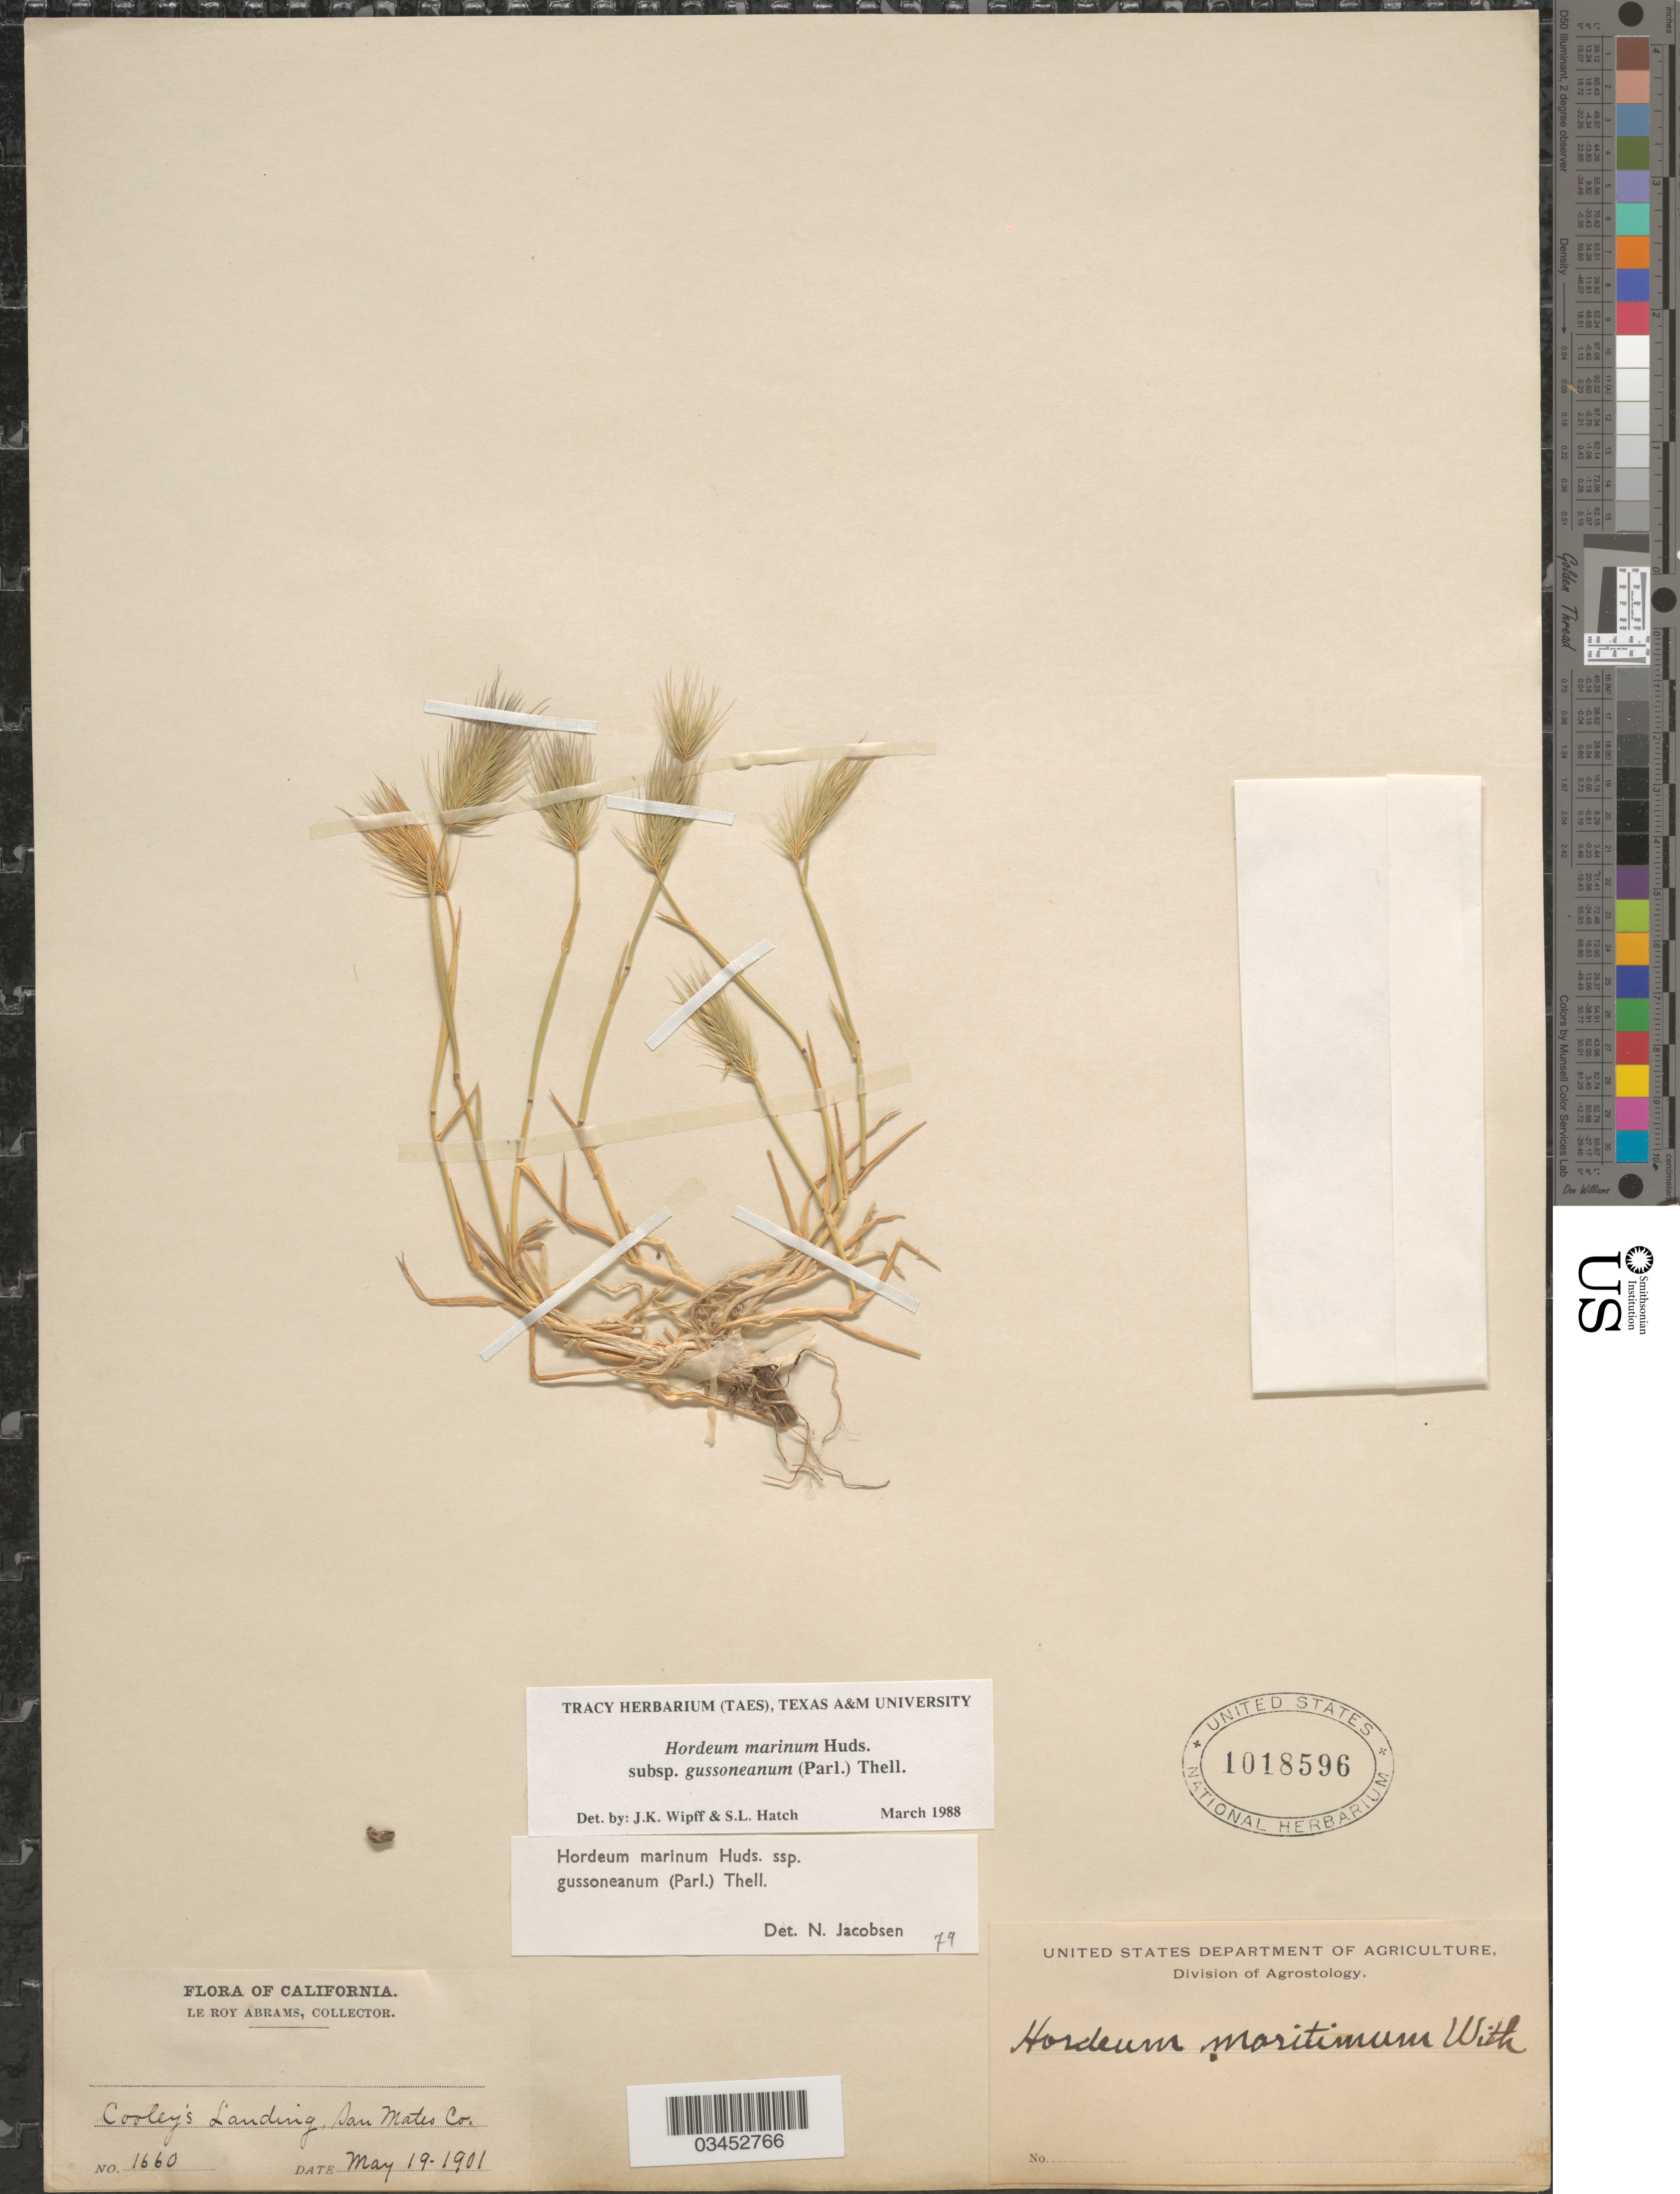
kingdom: Plantae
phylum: Tracheophyta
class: Liliopsida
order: Poales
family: Poaceae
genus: Hordeum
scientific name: Hordeum marinum subsp. gussoneanum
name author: (Parl.) Thell.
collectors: L. Abrams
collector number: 1660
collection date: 1901-05-19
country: United States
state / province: California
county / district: San Mateo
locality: Cooley's Landing, San Mateo Co.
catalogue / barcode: US 1018596